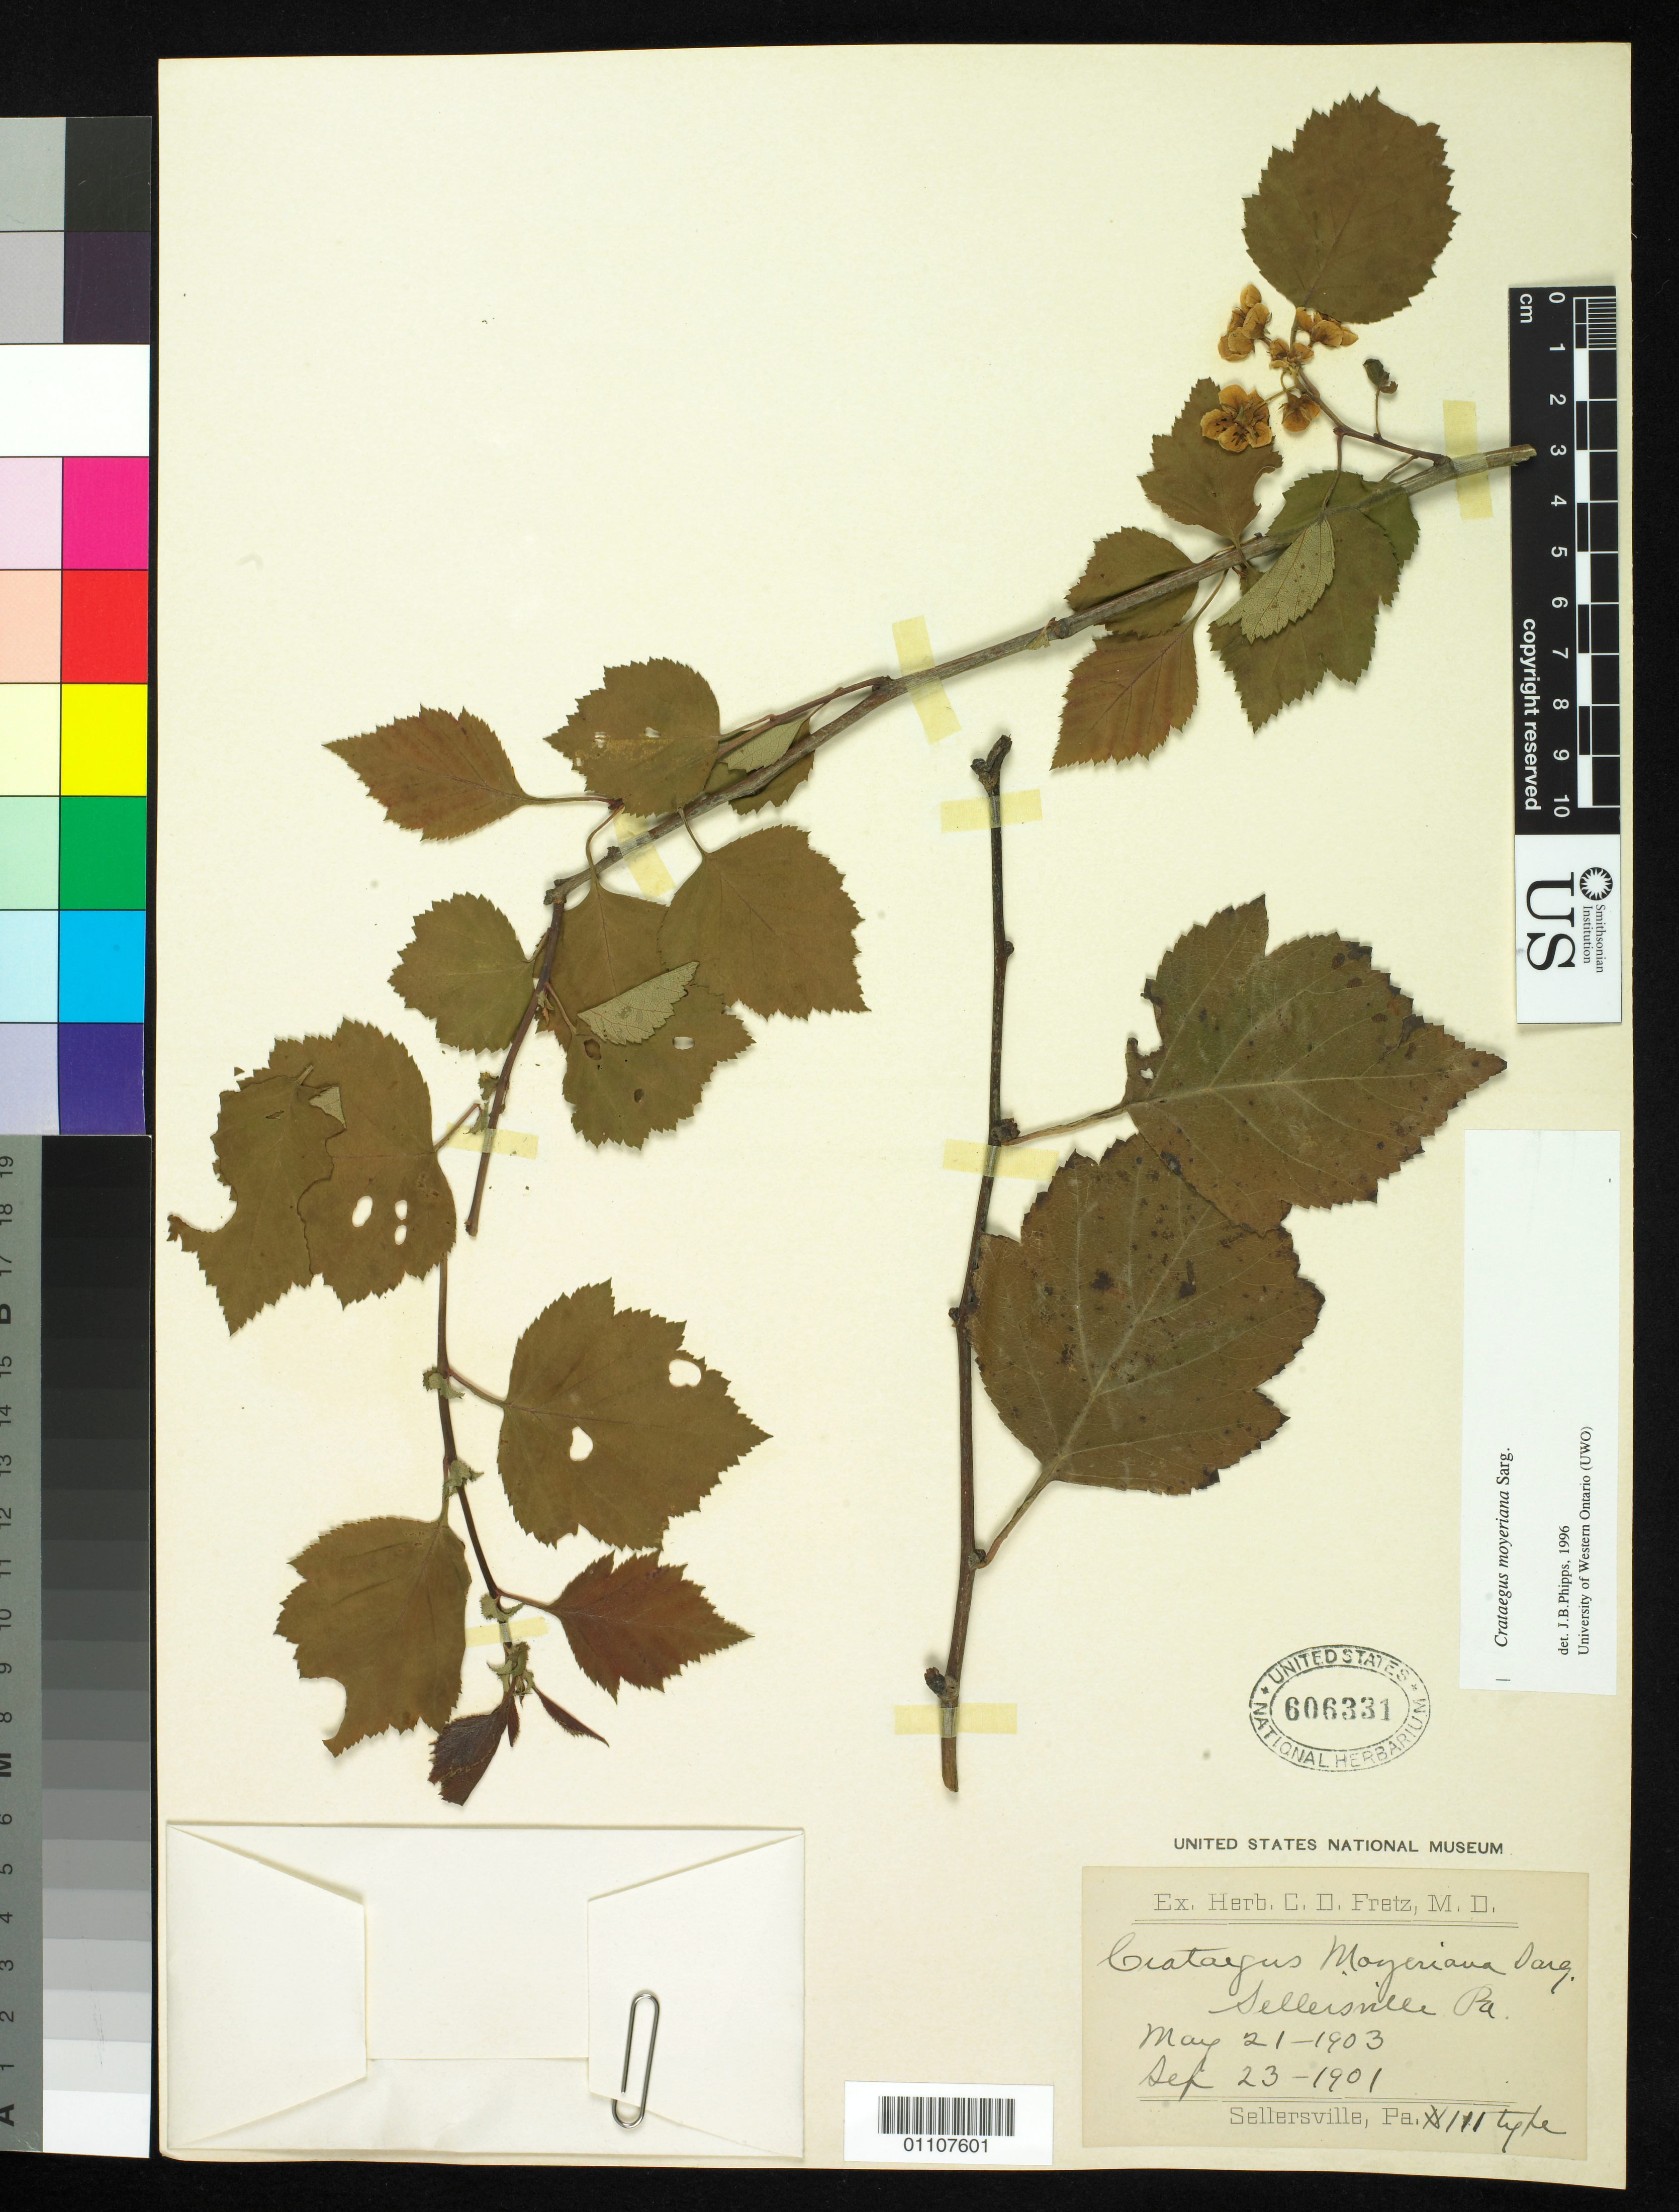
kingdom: Plantae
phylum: Tracheophyta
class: Magnoliopsida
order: Rosales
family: Rosaceae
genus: Crataegus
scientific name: Crataegus moyeriana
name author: Sarg.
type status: Possible Syntype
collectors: ex herb. C.D. Fretz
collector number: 111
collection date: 1901-09-23,1903-05-21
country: United States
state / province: Pennsylvania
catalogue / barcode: US 606331